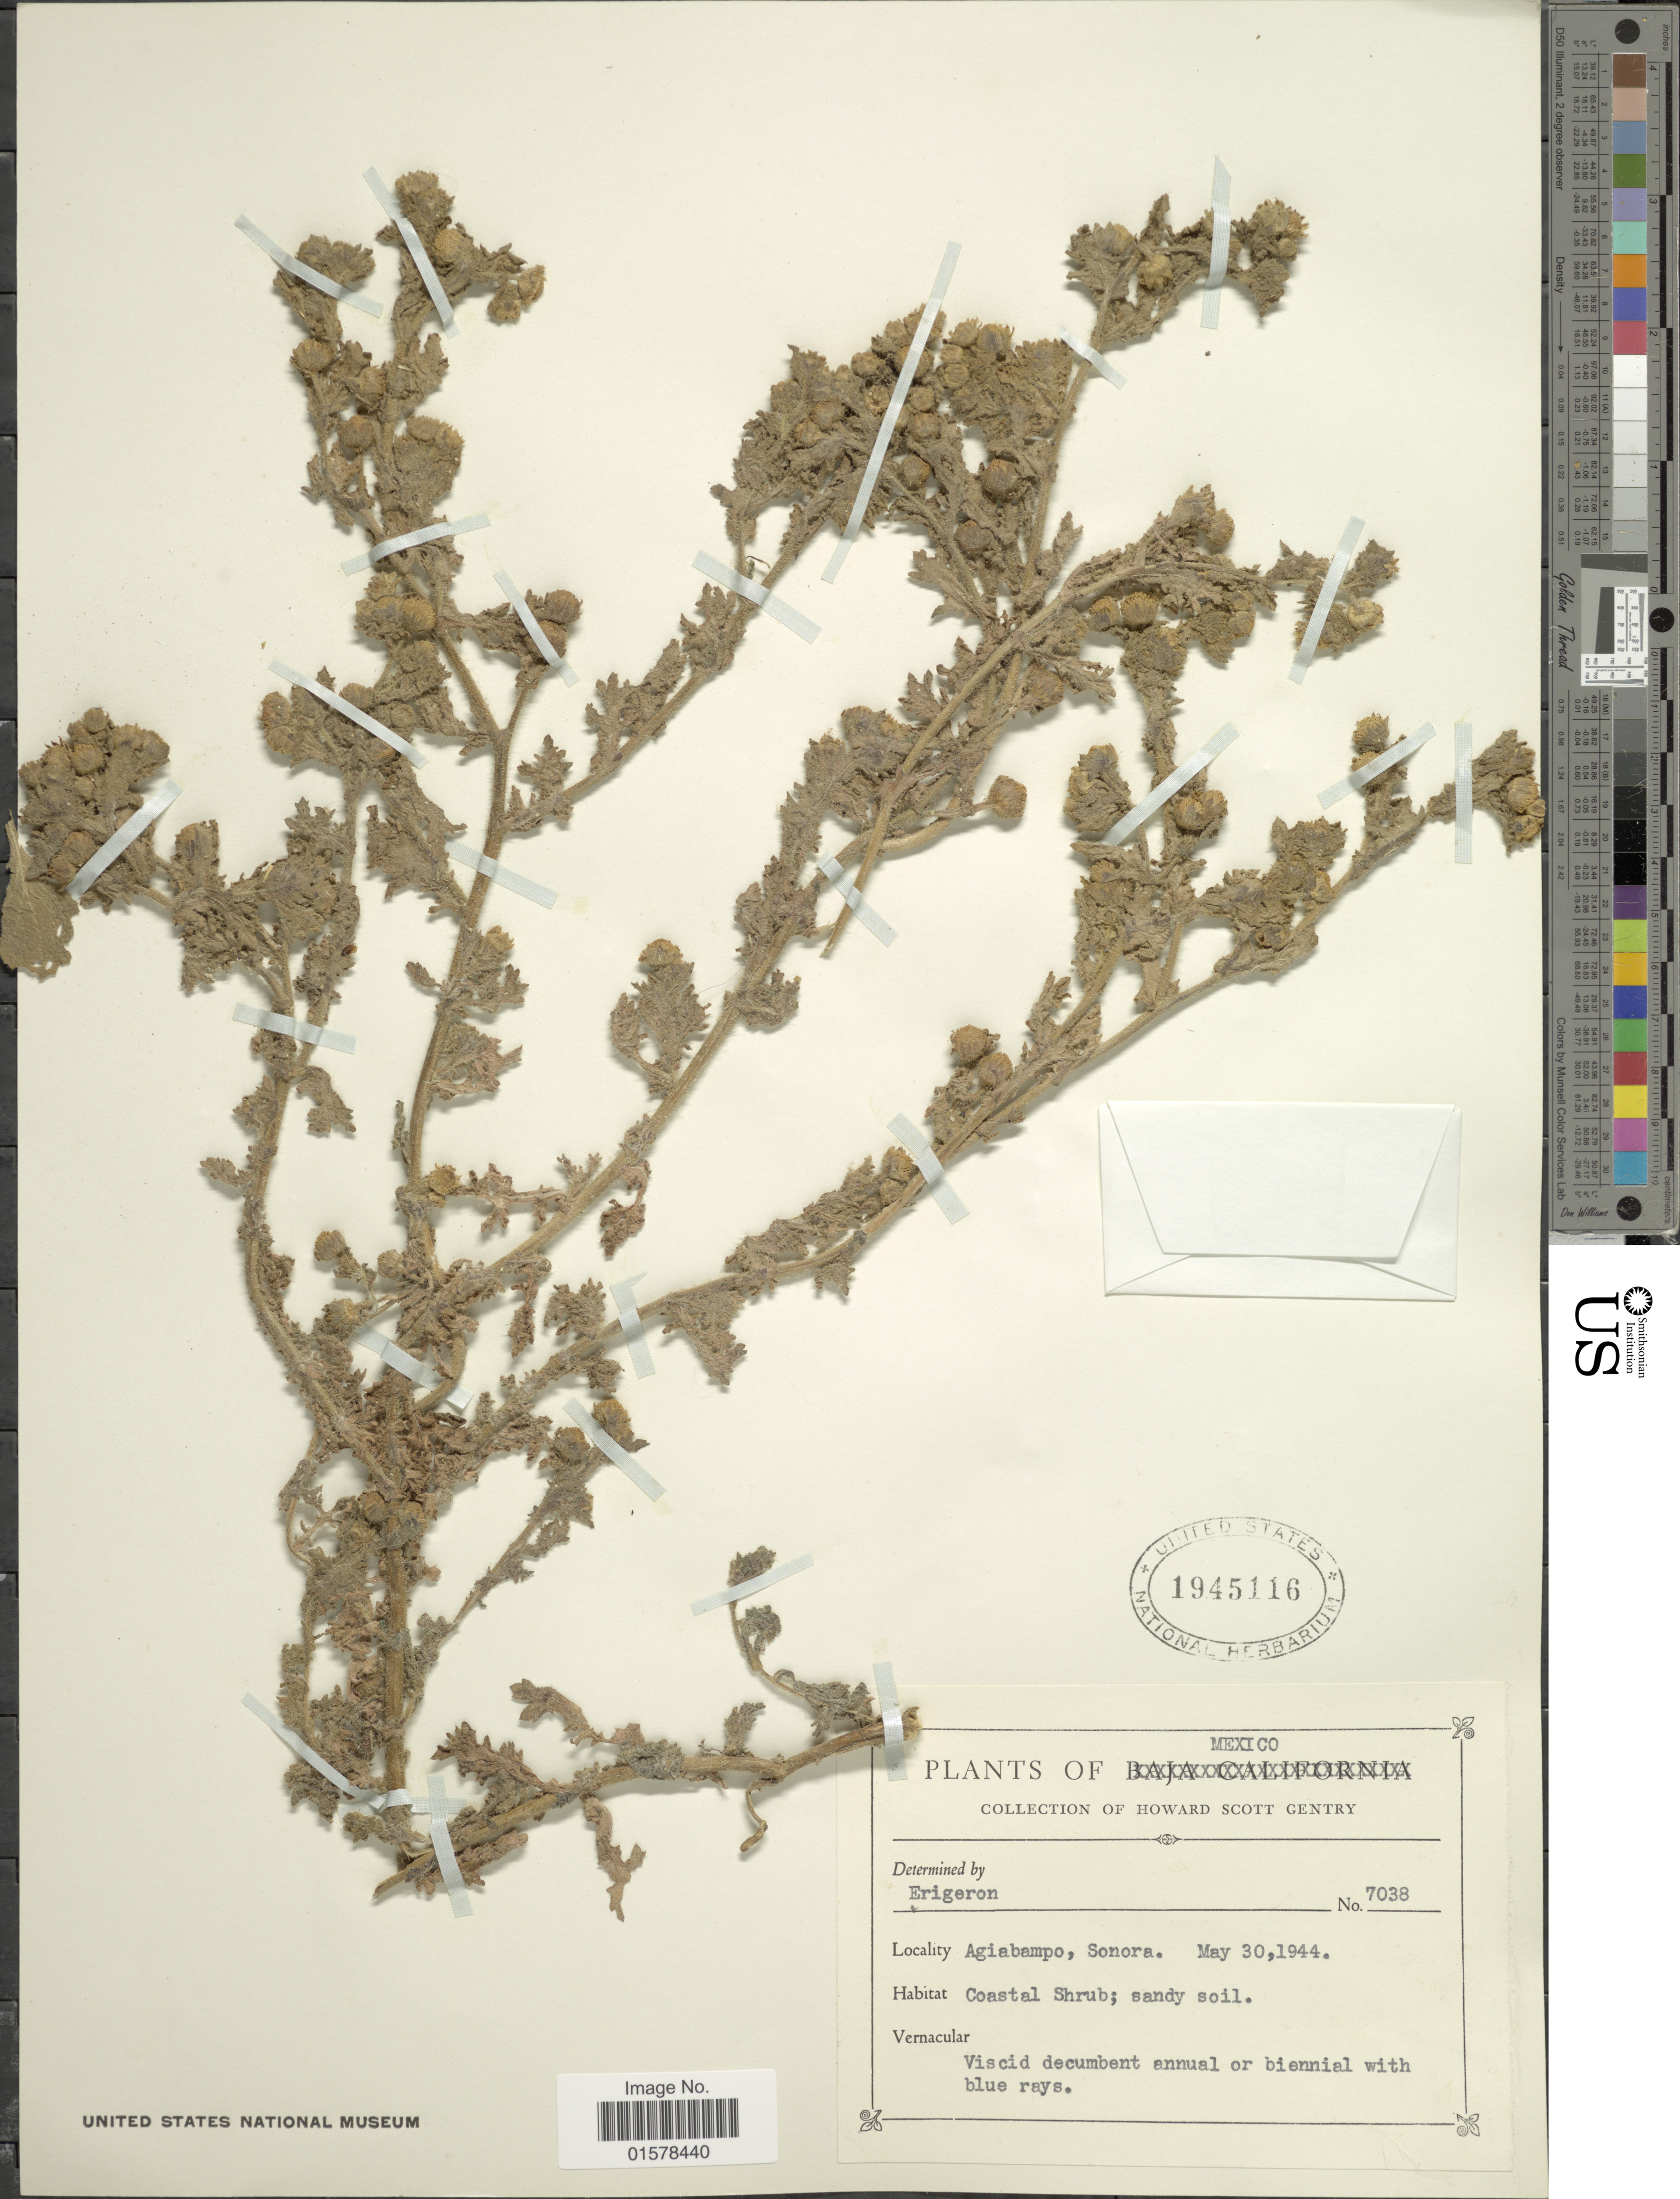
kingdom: Plantae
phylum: Tracheophyta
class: Magnoliopsida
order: Asterales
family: Asteraceae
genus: Egletes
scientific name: Egletes viscosa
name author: (L.) Less.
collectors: H. S. Gentry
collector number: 7038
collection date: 1944-05-30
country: Mexico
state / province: Sonora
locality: Agiabampo, Sonora, Mexico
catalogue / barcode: US 1945116